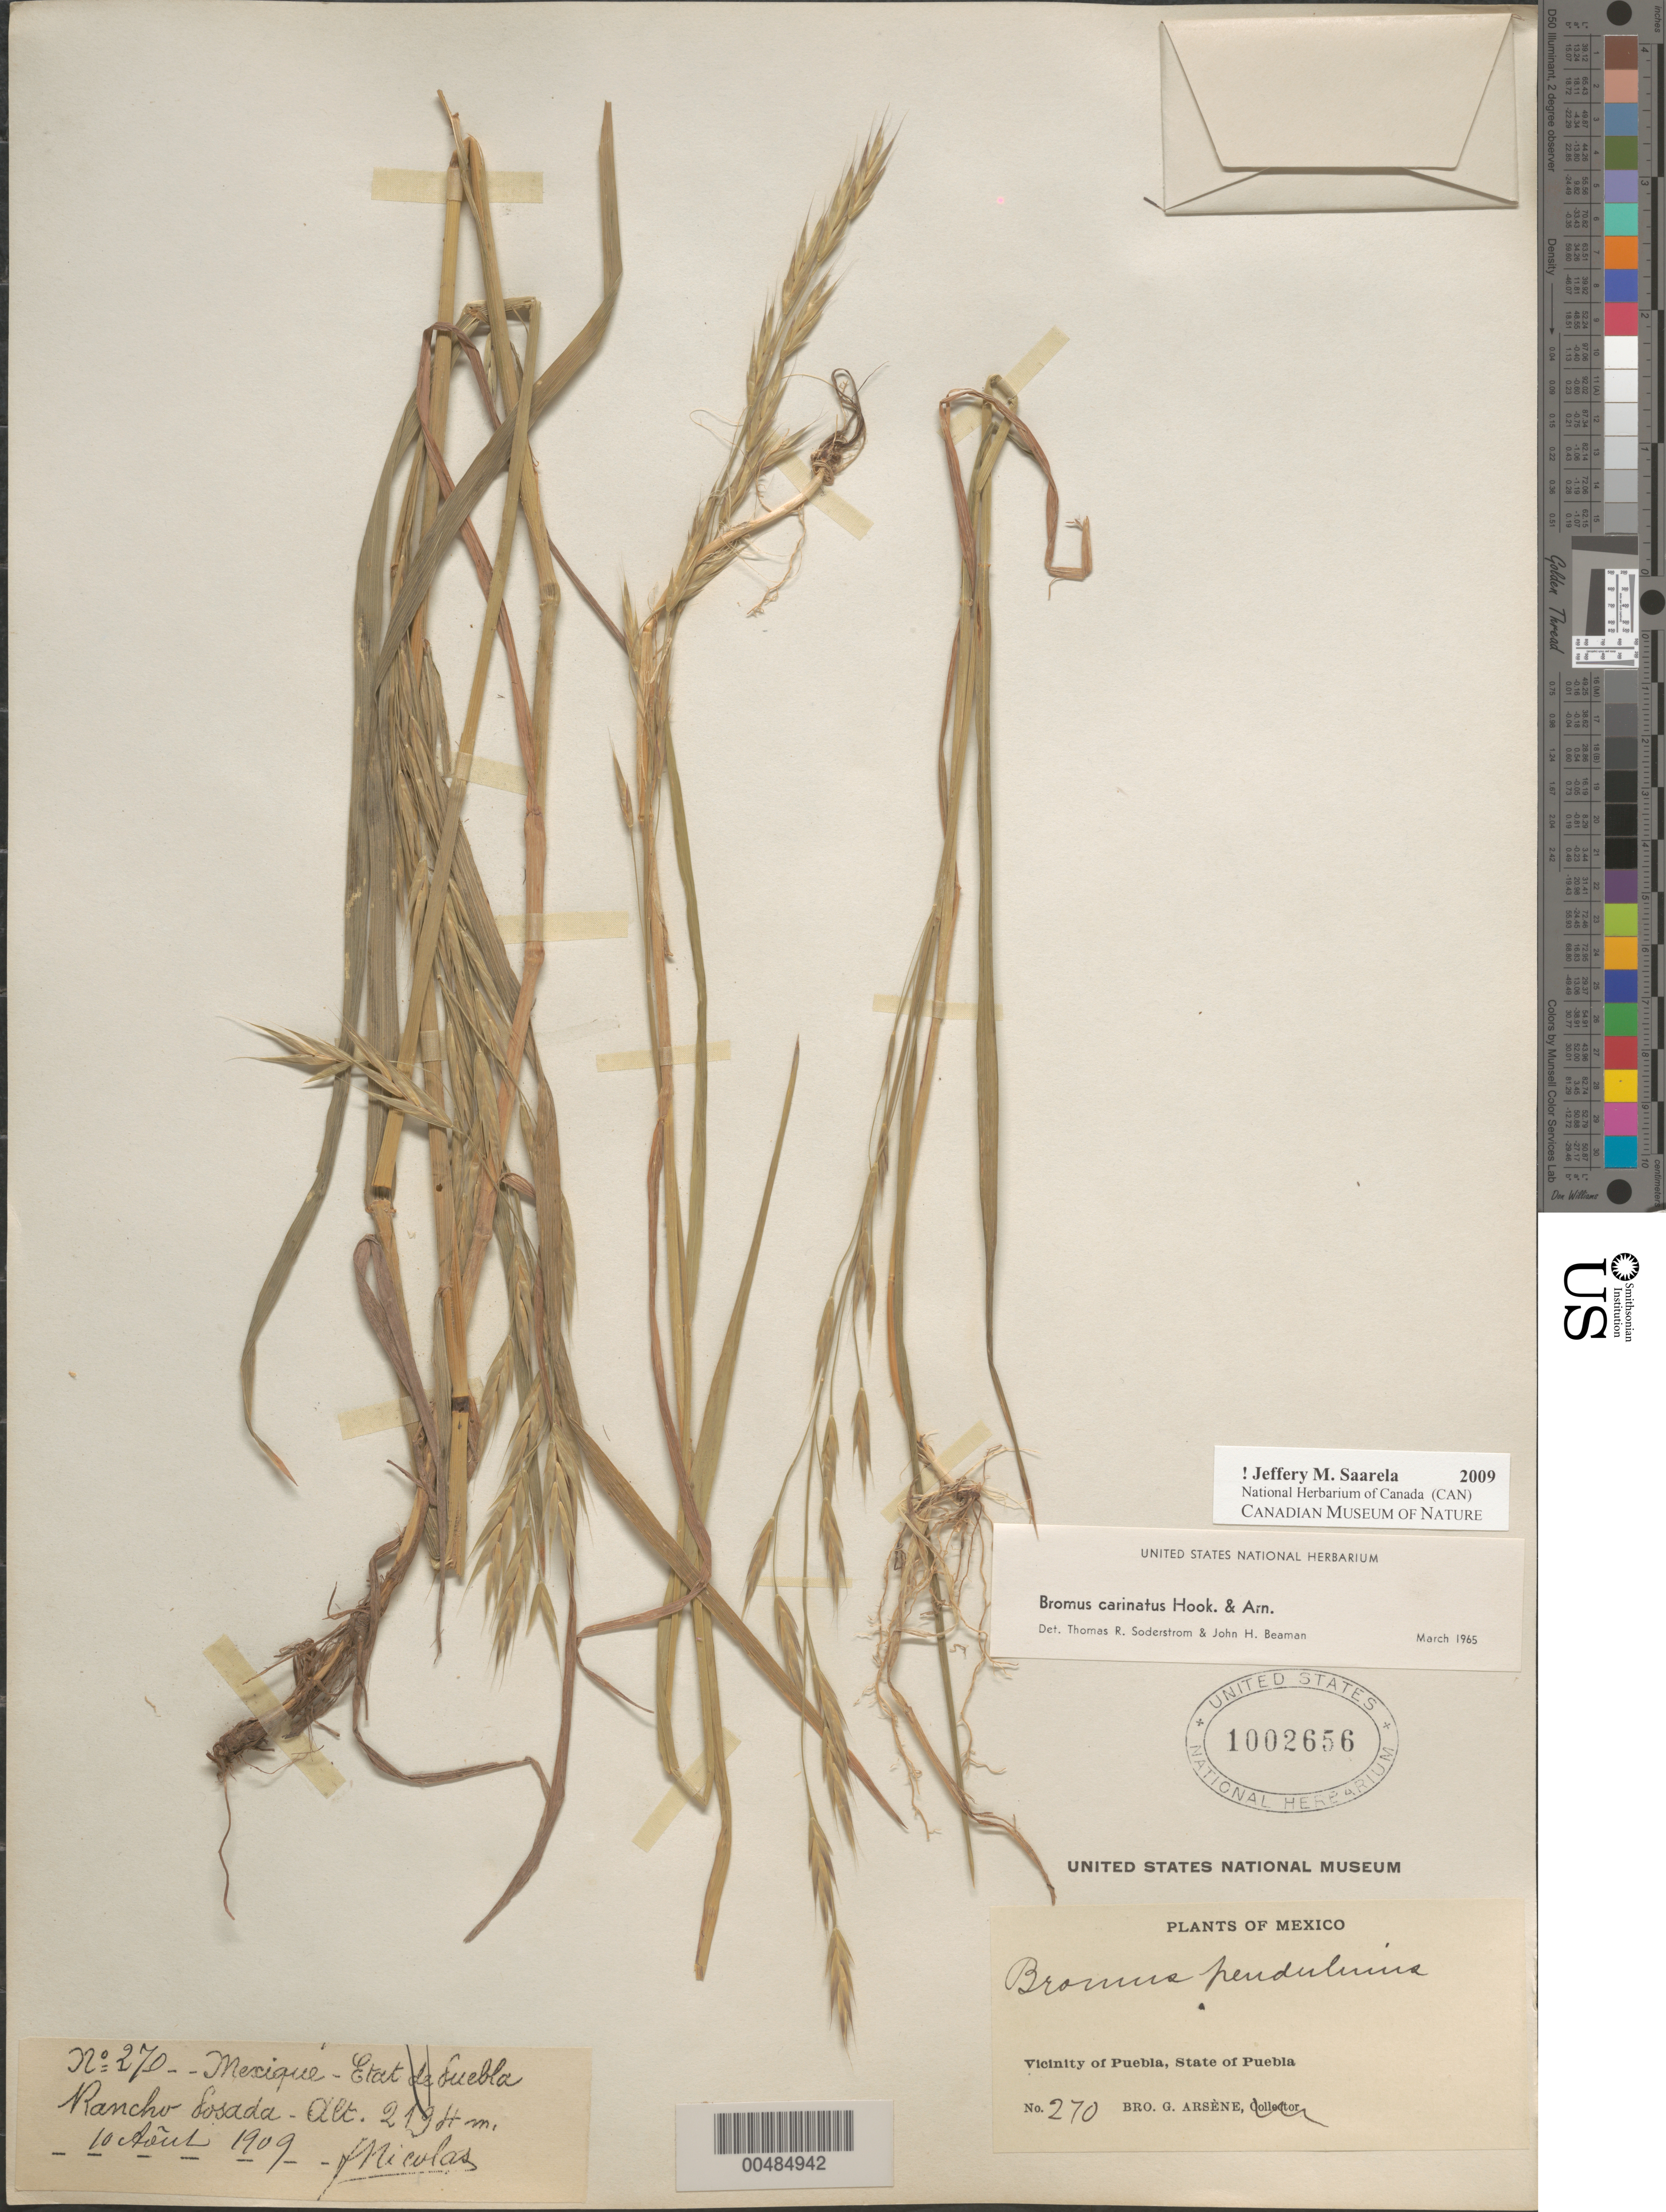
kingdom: Plantae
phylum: Tracheophyta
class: Liliopsida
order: Poales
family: Poaceae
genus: Bromus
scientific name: Bromus carinatus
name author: Hook. & Arn.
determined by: Soderstrom, T. R.; Beaman, J. H.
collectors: B. Nicolas & Bro. G. Arsène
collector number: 270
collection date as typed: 10 Apr 1909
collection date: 1909-04-10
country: Mexico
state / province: Puebla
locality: Rancho Posada, vicinity of Puebla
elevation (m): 67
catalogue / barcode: US 1002656